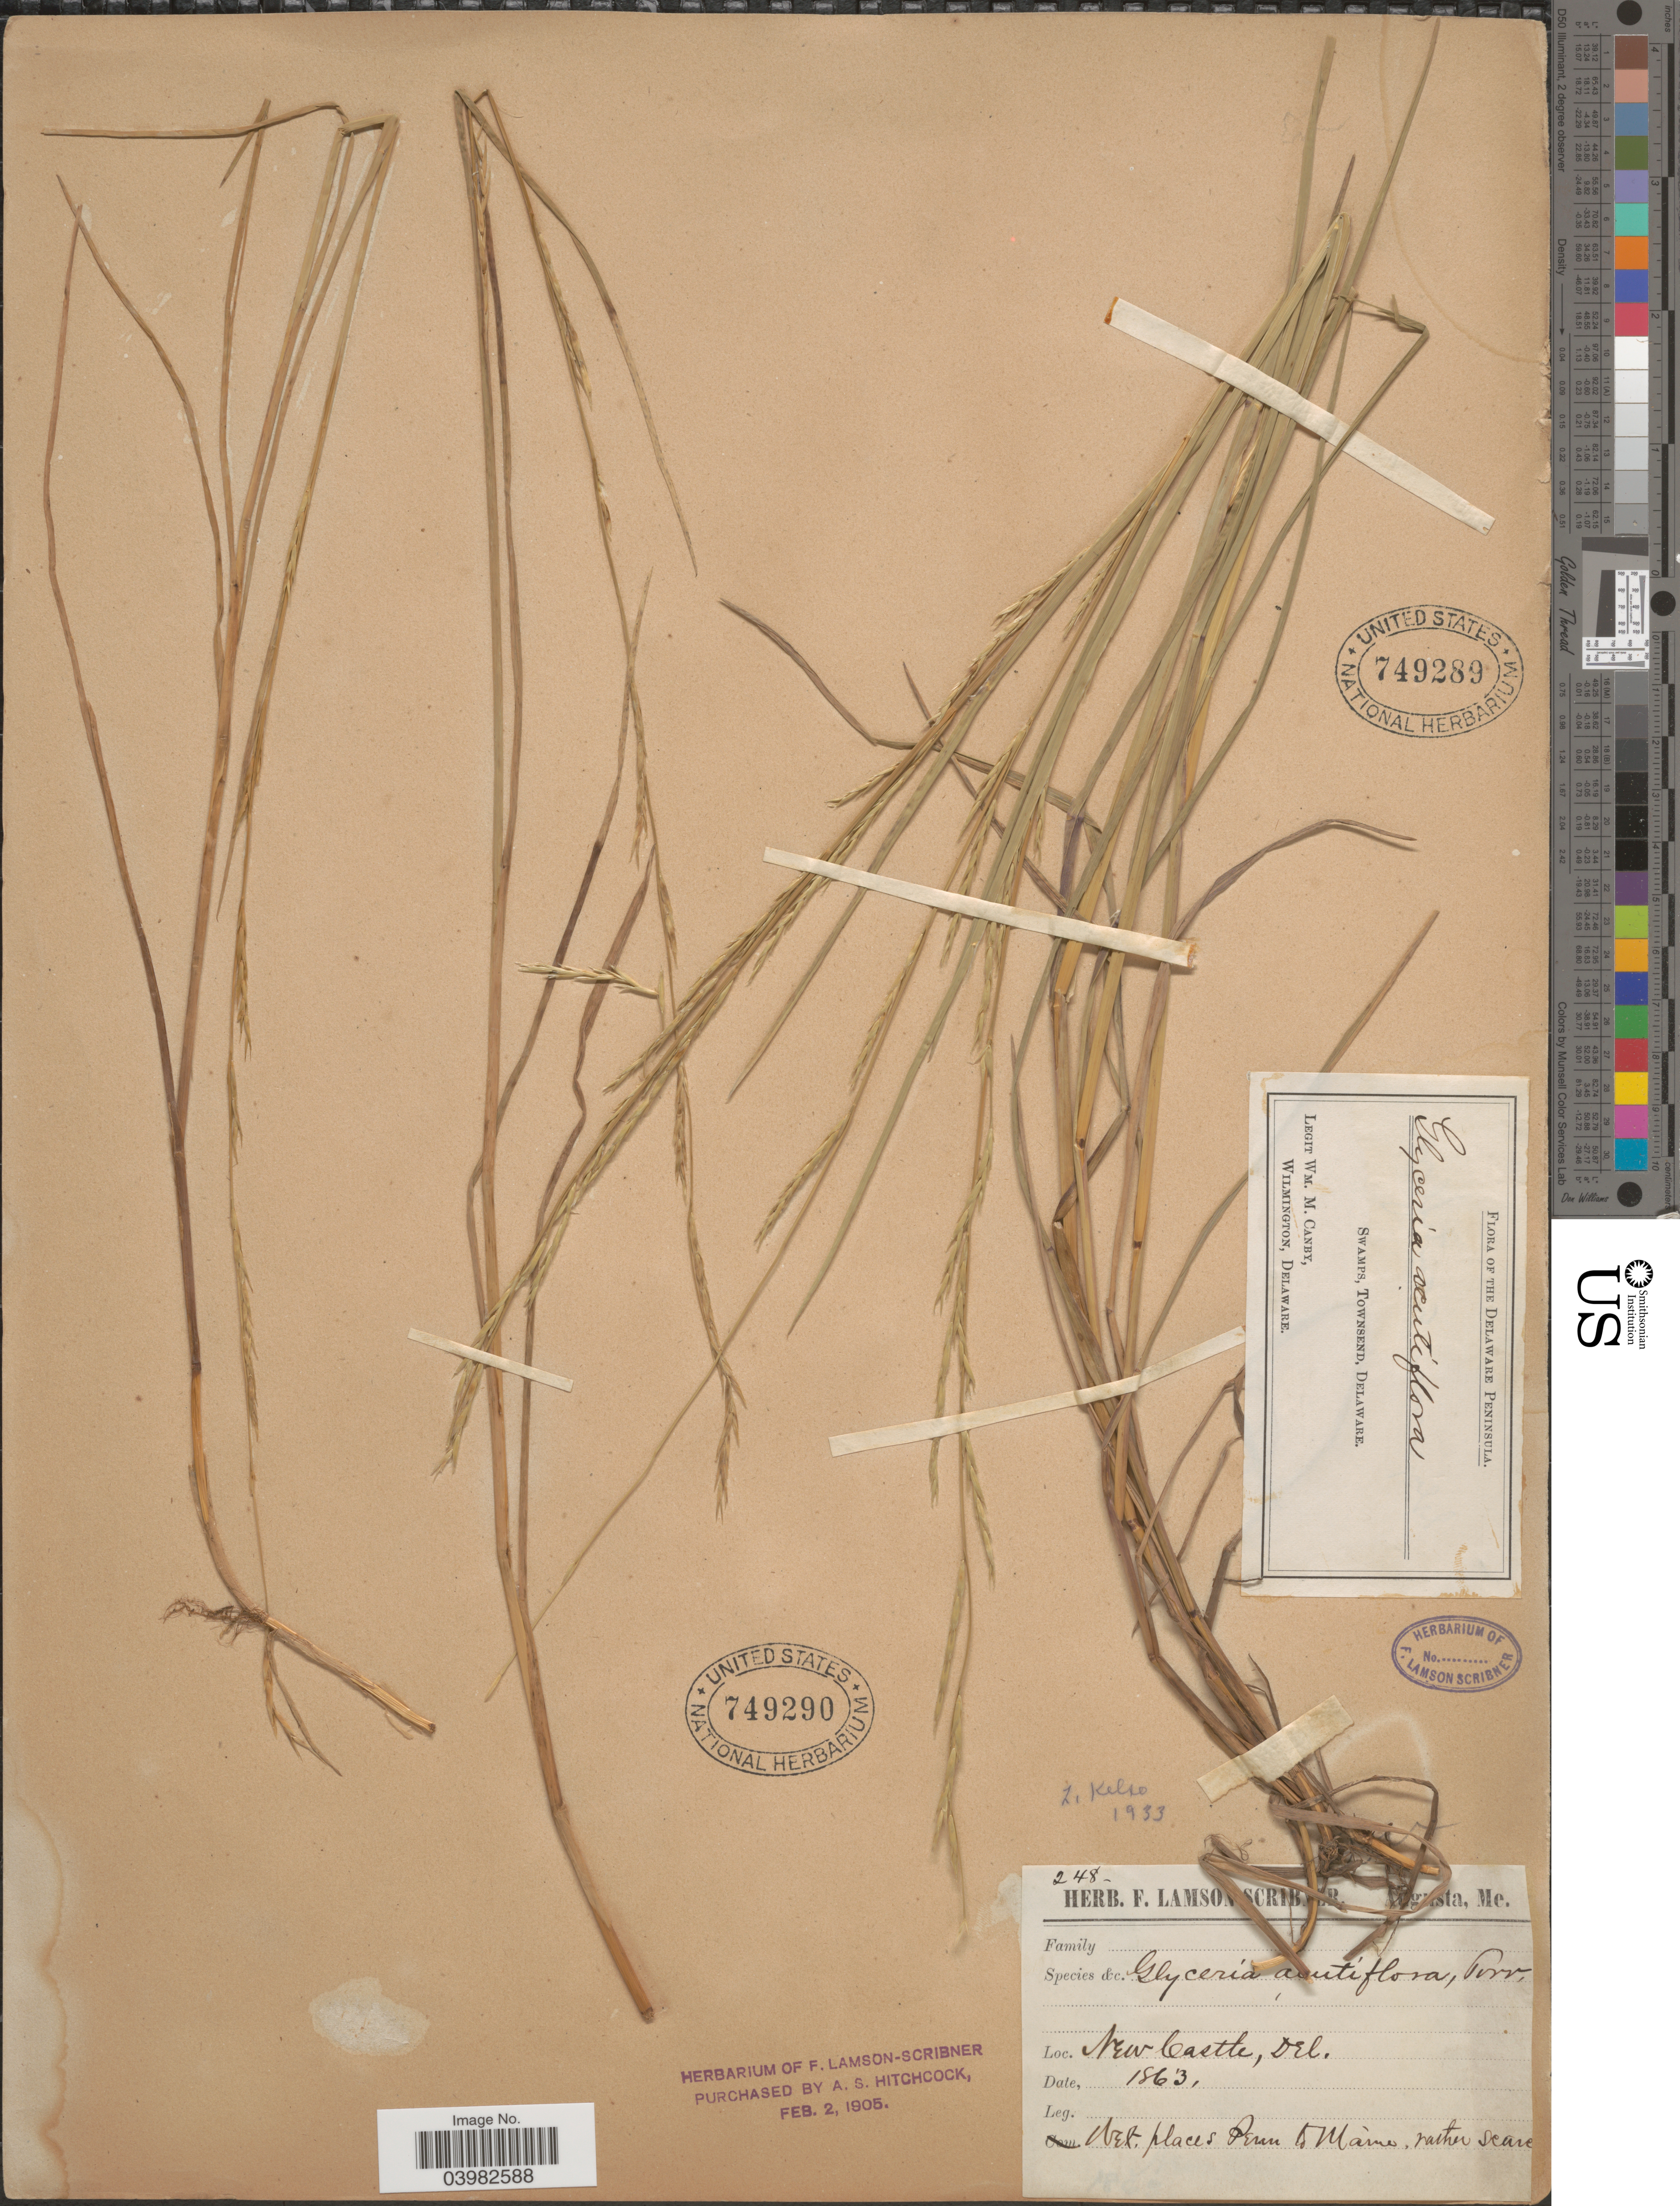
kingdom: Plantae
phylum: Tracheophyta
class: Liliopsida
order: Poales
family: Poaceae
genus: Glyceria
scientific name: Glyceria acutiflora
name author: Torr.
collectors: W. M. Canby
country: United States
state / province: Delaware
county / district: New Castle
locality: Delaware Peninsula. Swamps, Townsend.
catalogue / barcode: US 749289-2